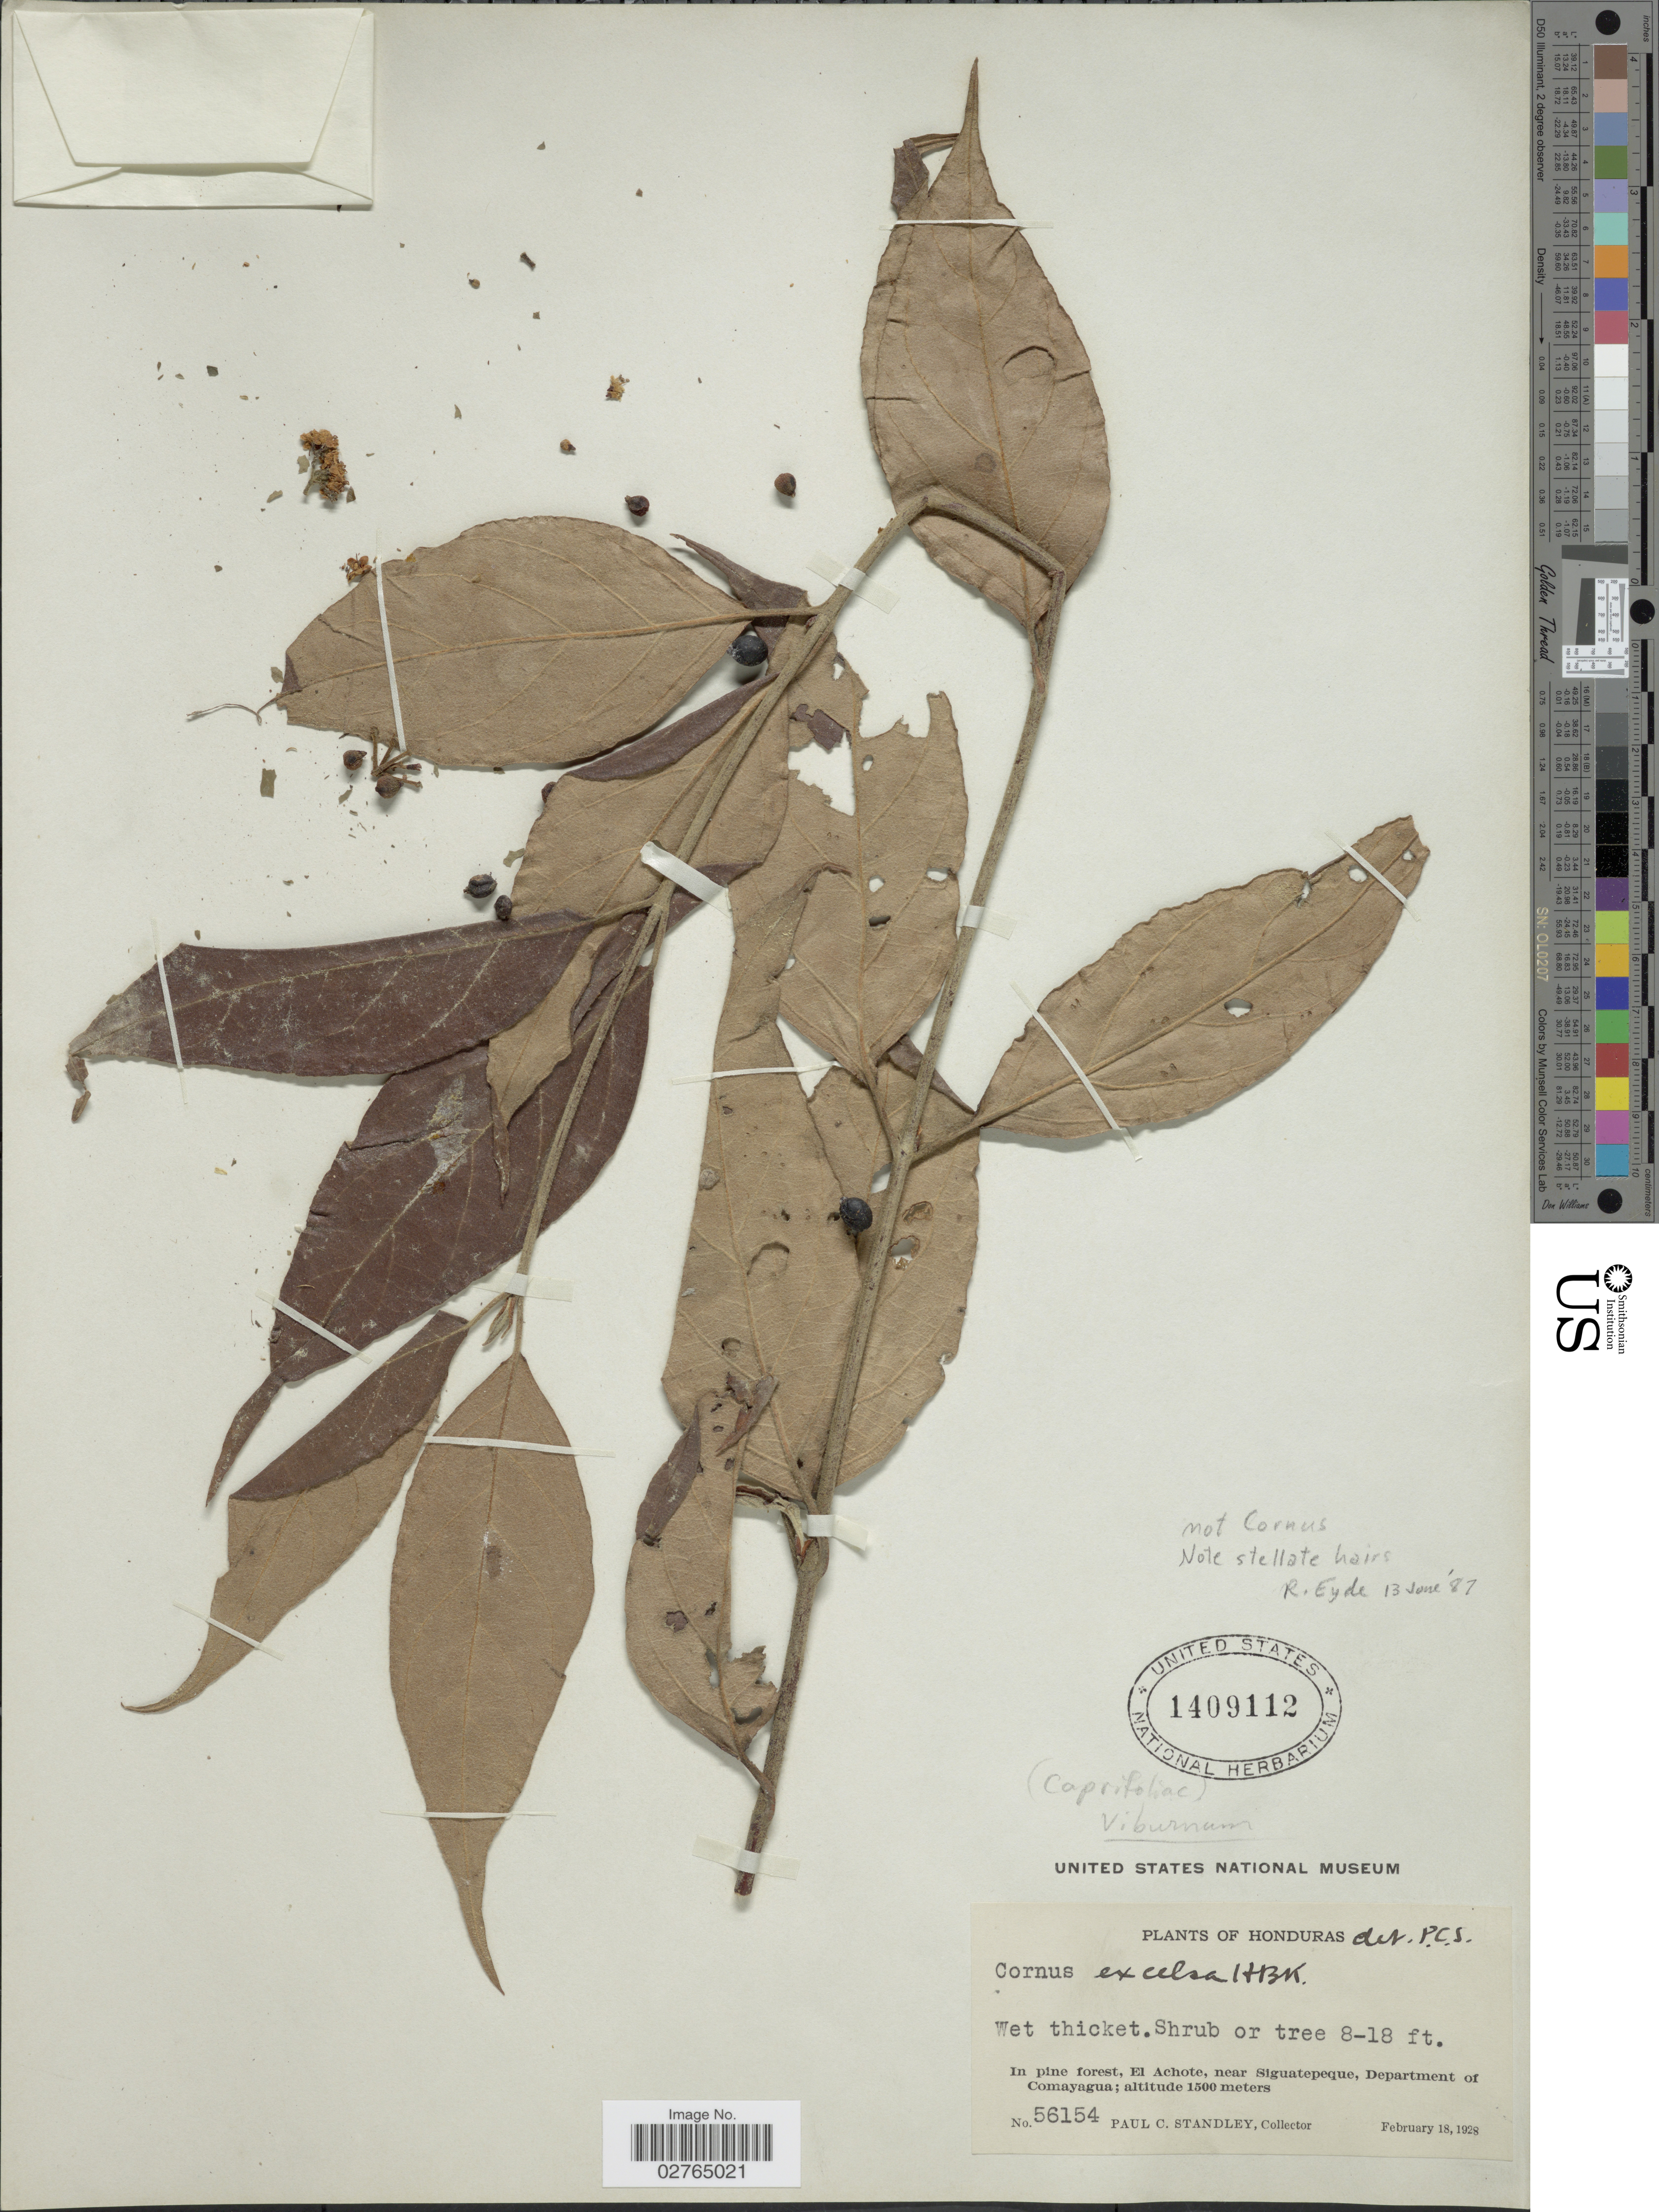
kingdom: Plantae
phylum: Tracheophyta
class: Magnoliopsida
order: Dipsacales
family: Viburnaceae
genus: Viburnum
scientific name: Viburnum sp.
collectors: P. C. Standley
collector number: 56154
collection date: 1928-02-18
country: Honduras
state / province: Comayagua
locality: In pine forest, El Achote, near Siguatepeque, Department of Comayagua.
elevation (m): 1500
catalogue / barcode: US 1409112